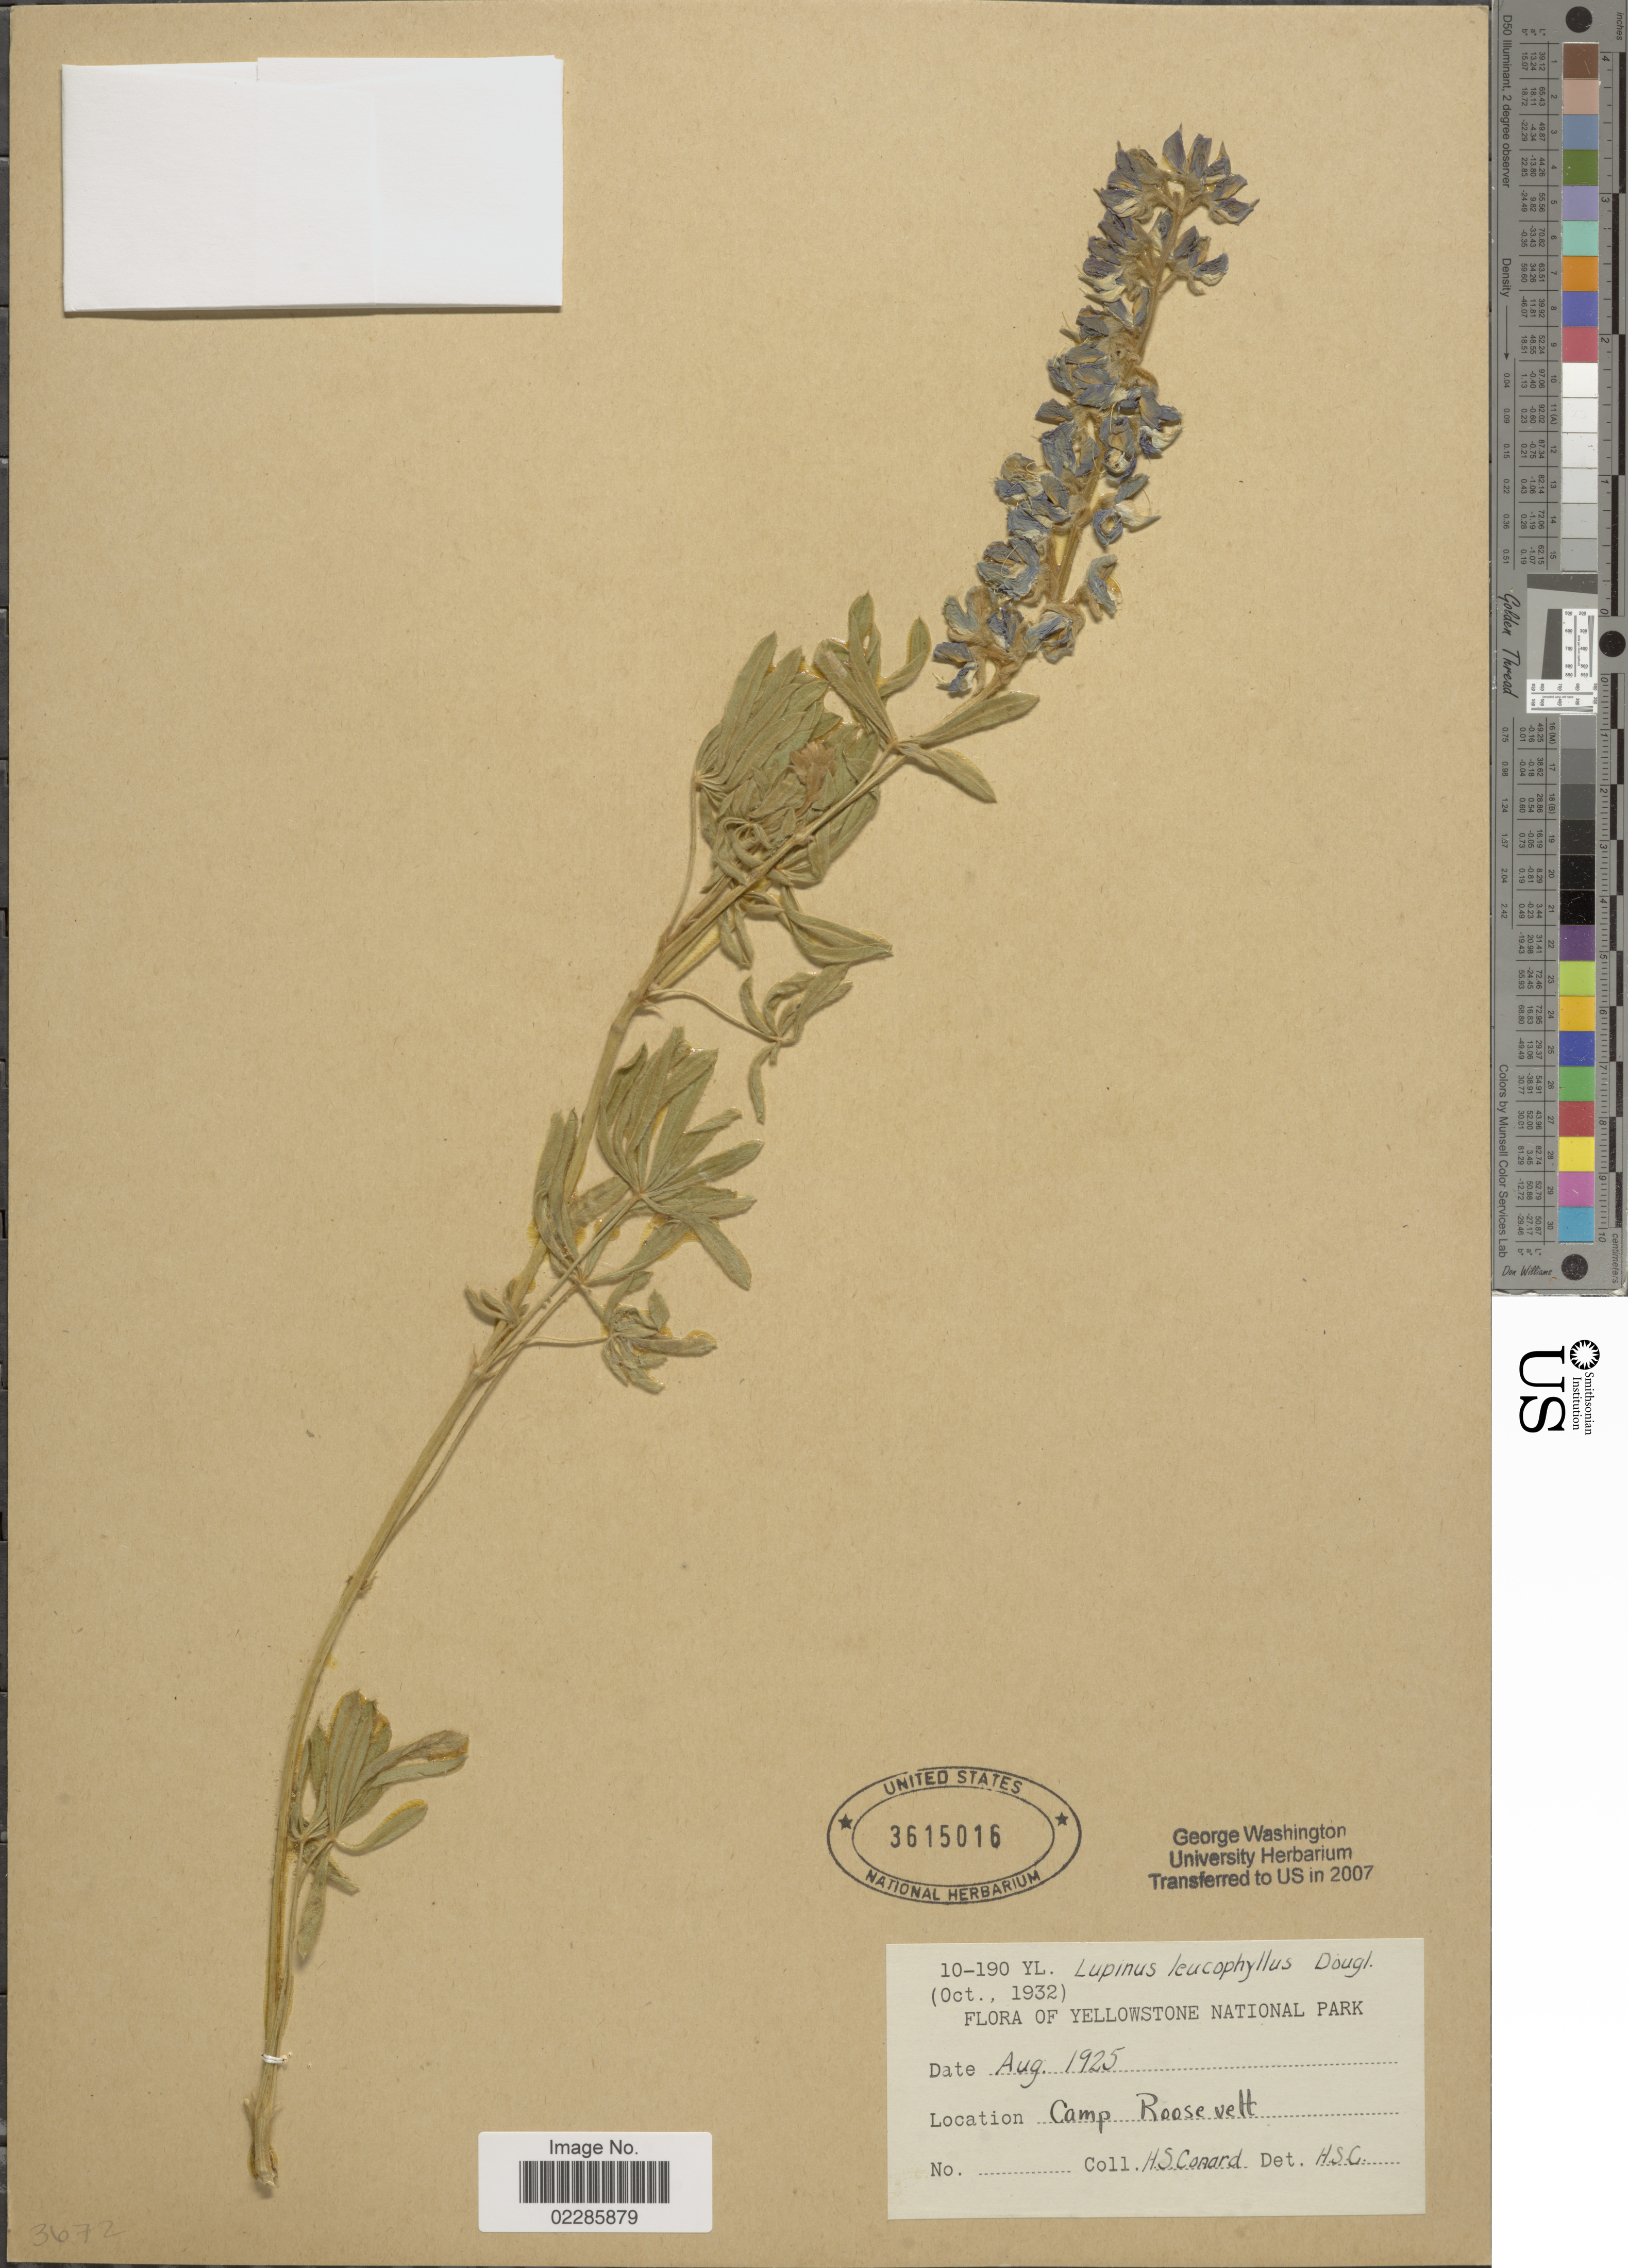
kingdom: Plantae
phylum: Tracheophyta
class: Magnoliopsida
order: Fabales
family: Fabaceae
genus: Lupinus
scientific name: Lupinus leucophyllus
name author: Douglas ex Lindl.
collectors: H. S. Conard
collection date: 1925-08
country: United States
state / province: Wyoming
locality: Yellowstone National Park, Camp Roosevelt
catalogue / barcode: US 3615016